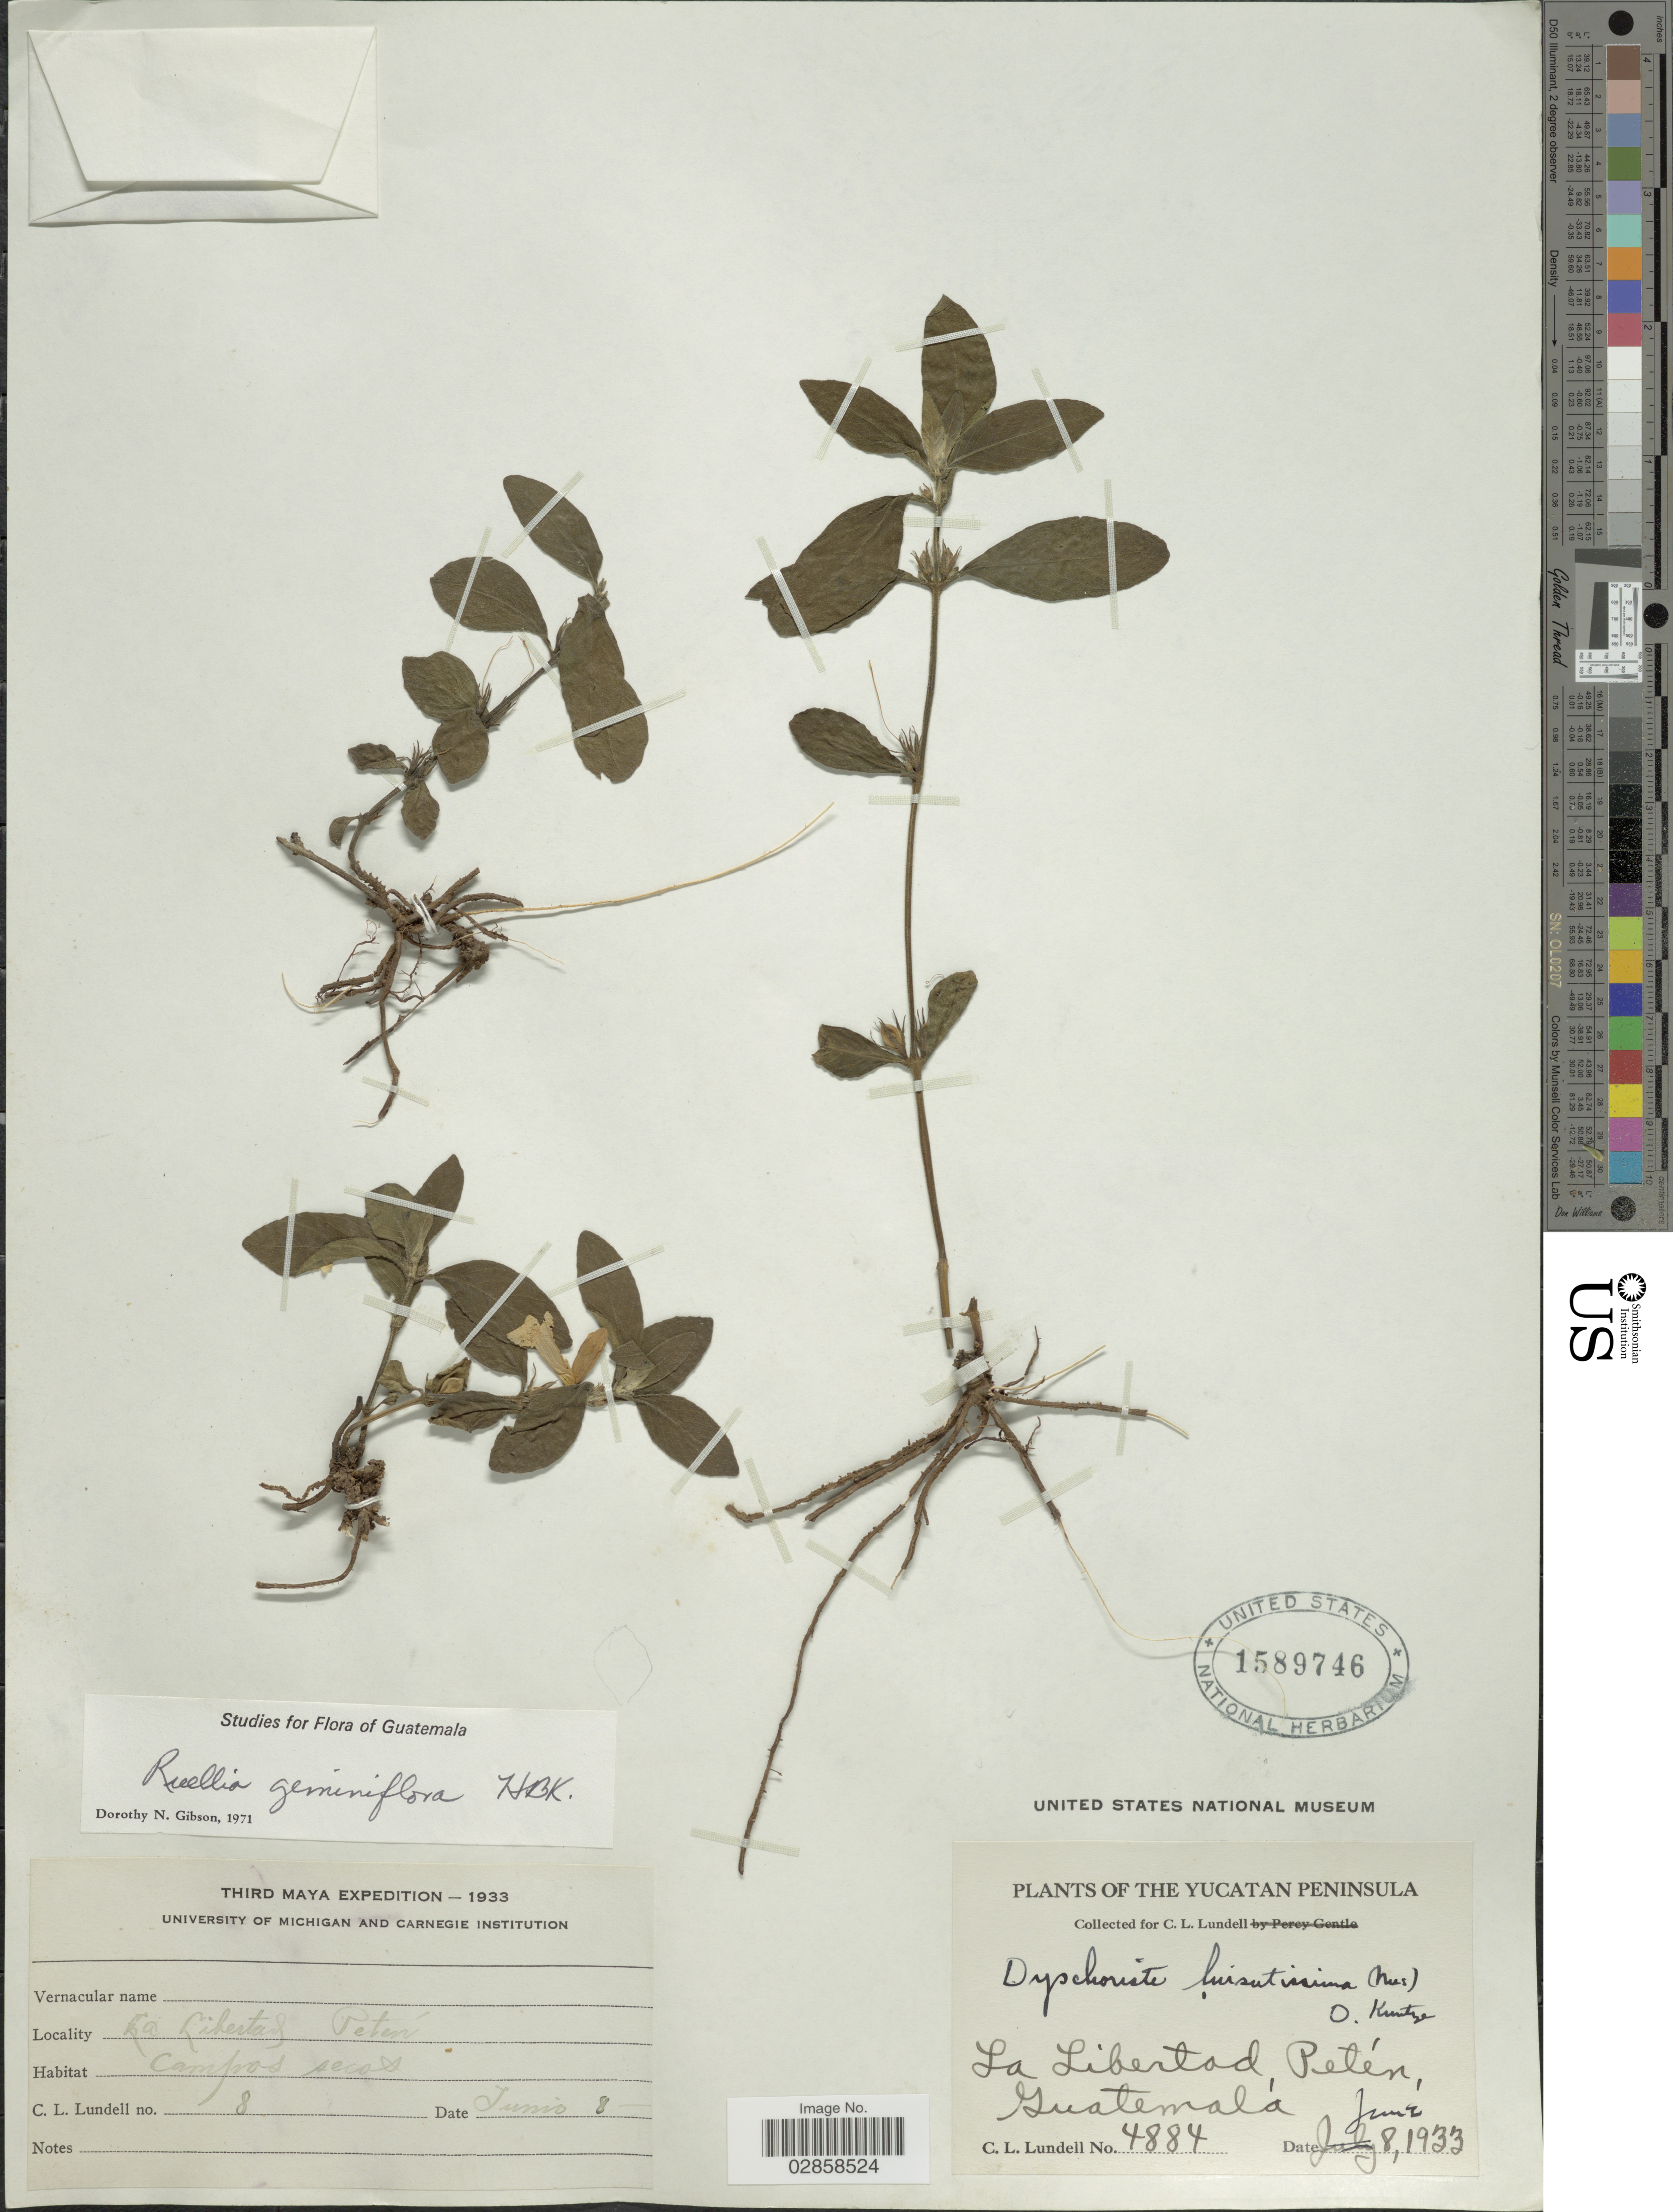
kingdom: Plantae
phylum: Tracheophyta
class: Magnoliopsida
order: Lamiales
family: Acanthaceae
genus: Ruellia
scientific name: Ruellia geminiflora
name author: Kunth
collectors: C. L. Lundell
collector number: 4884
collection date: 1933-06-08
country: Guatemala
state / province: El Petén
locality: The Yucatan Peninsula. La Libertad, Petén.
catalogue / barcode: US 1589746